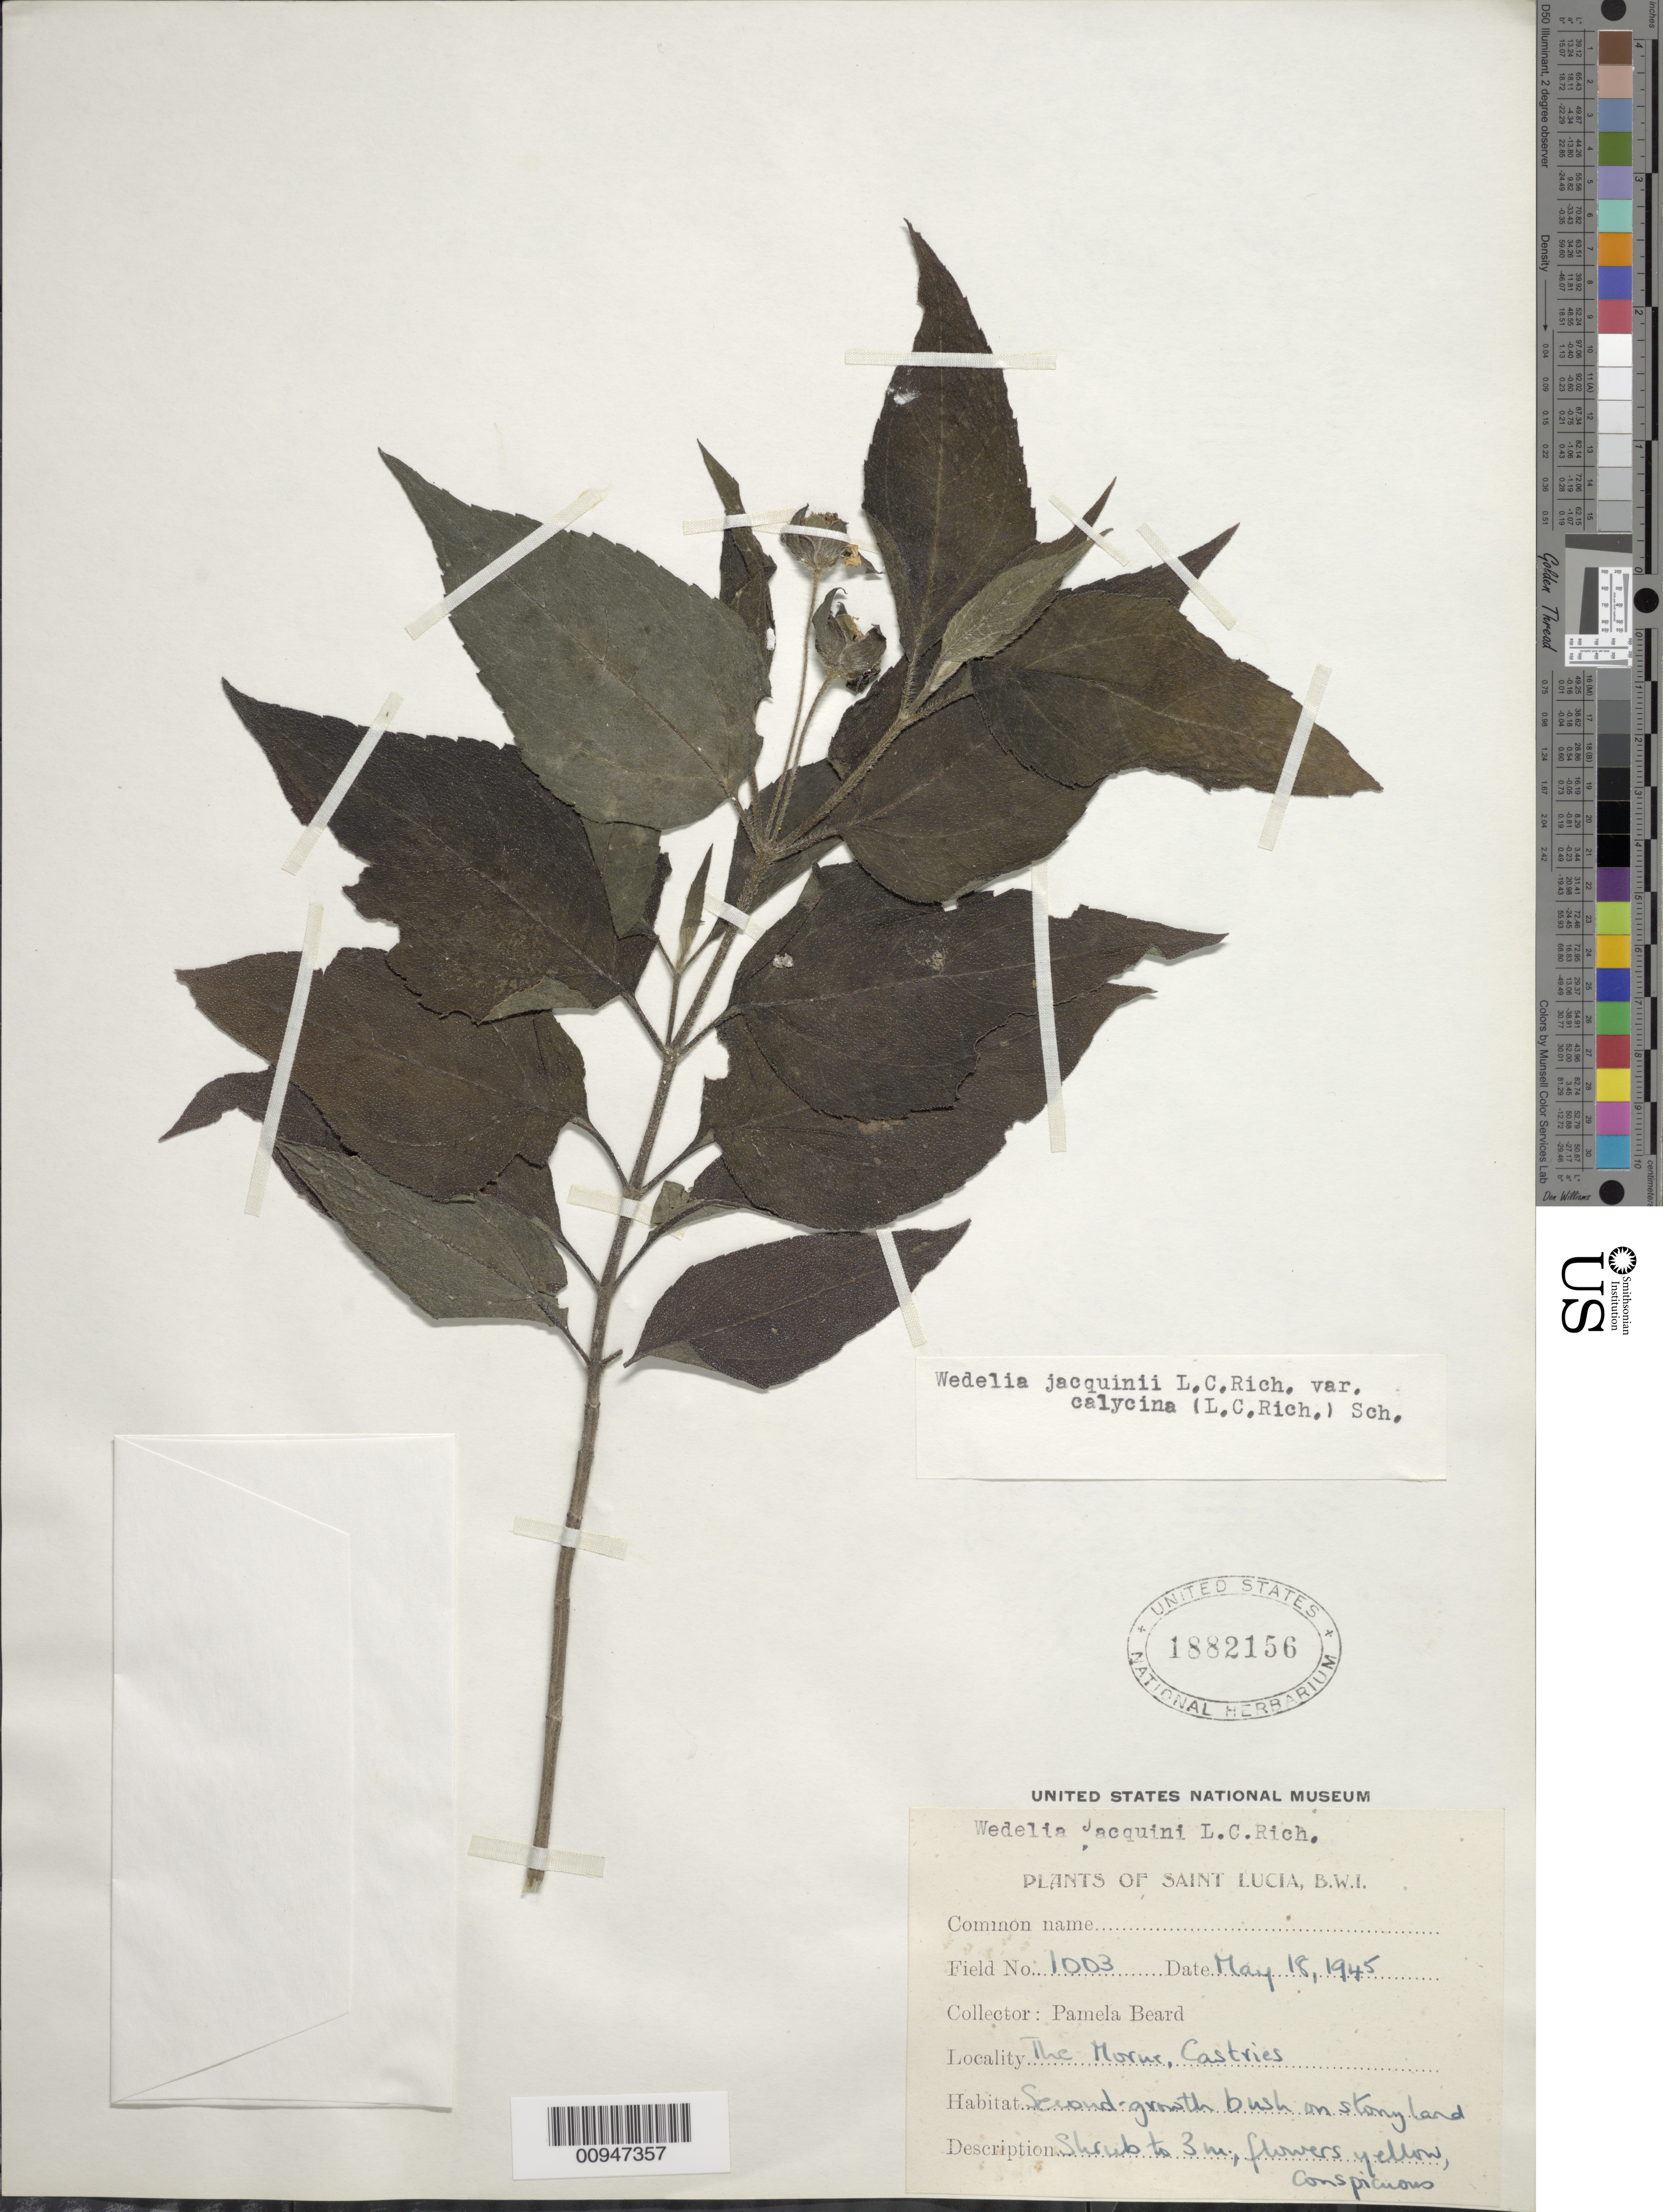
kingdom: Plantae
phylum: Tracheophyta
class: Magnoliopsida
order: Asterales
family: Asteraceae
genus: Wedelia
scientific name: Wedelia calycina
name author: Rich.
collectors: P. Beard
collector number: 1003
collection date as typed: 18 May 1945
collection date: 1945-05-18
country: St. Lucia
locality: The Morne, Castries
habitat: Second-growth bush on stony land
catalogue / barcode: US 1882156